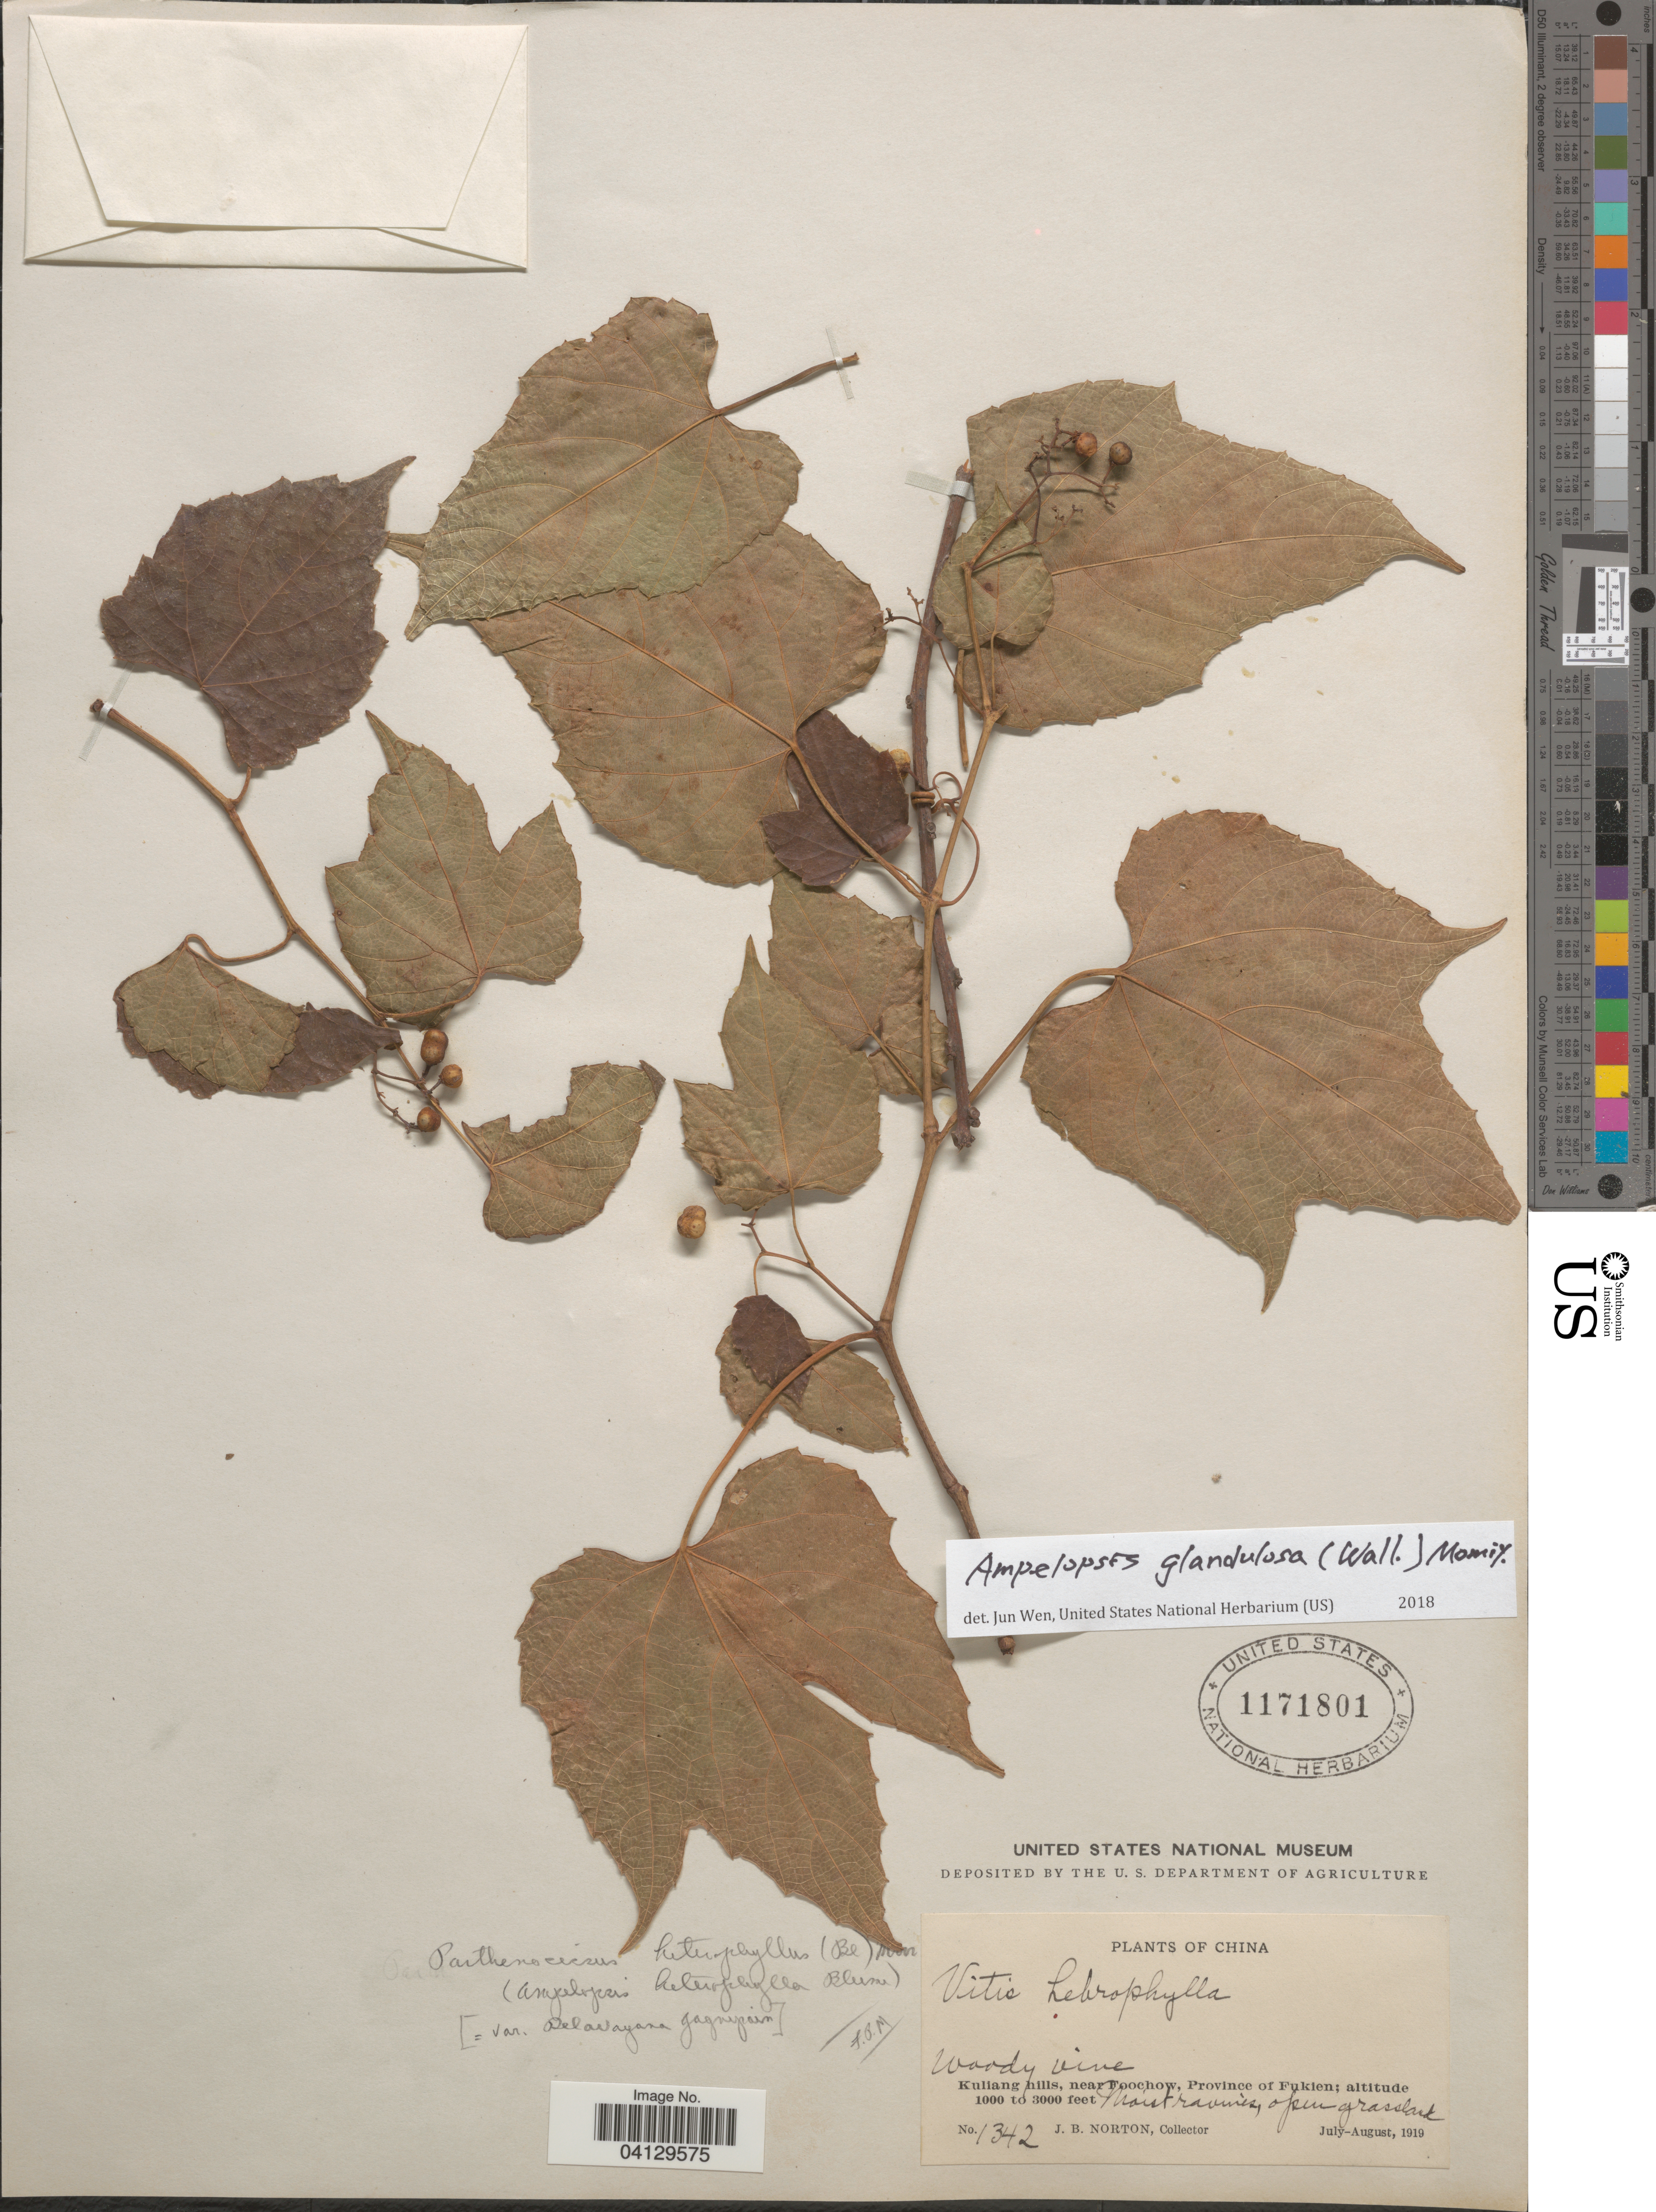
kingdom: Plantae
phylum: Tracheophyta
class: Magnoliopsida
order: Vitales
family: Vitaceae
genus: Ampelopsis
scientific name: Ampelopsis glandulosa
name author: (Wall.) Momiy.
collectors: J. B. Norton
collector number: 1342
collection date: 1919-07/1919-08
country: China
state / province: Fujian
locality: Kuliang hills, near Foochow, Province of Fukien.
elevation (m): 305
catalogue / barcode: US 1171801